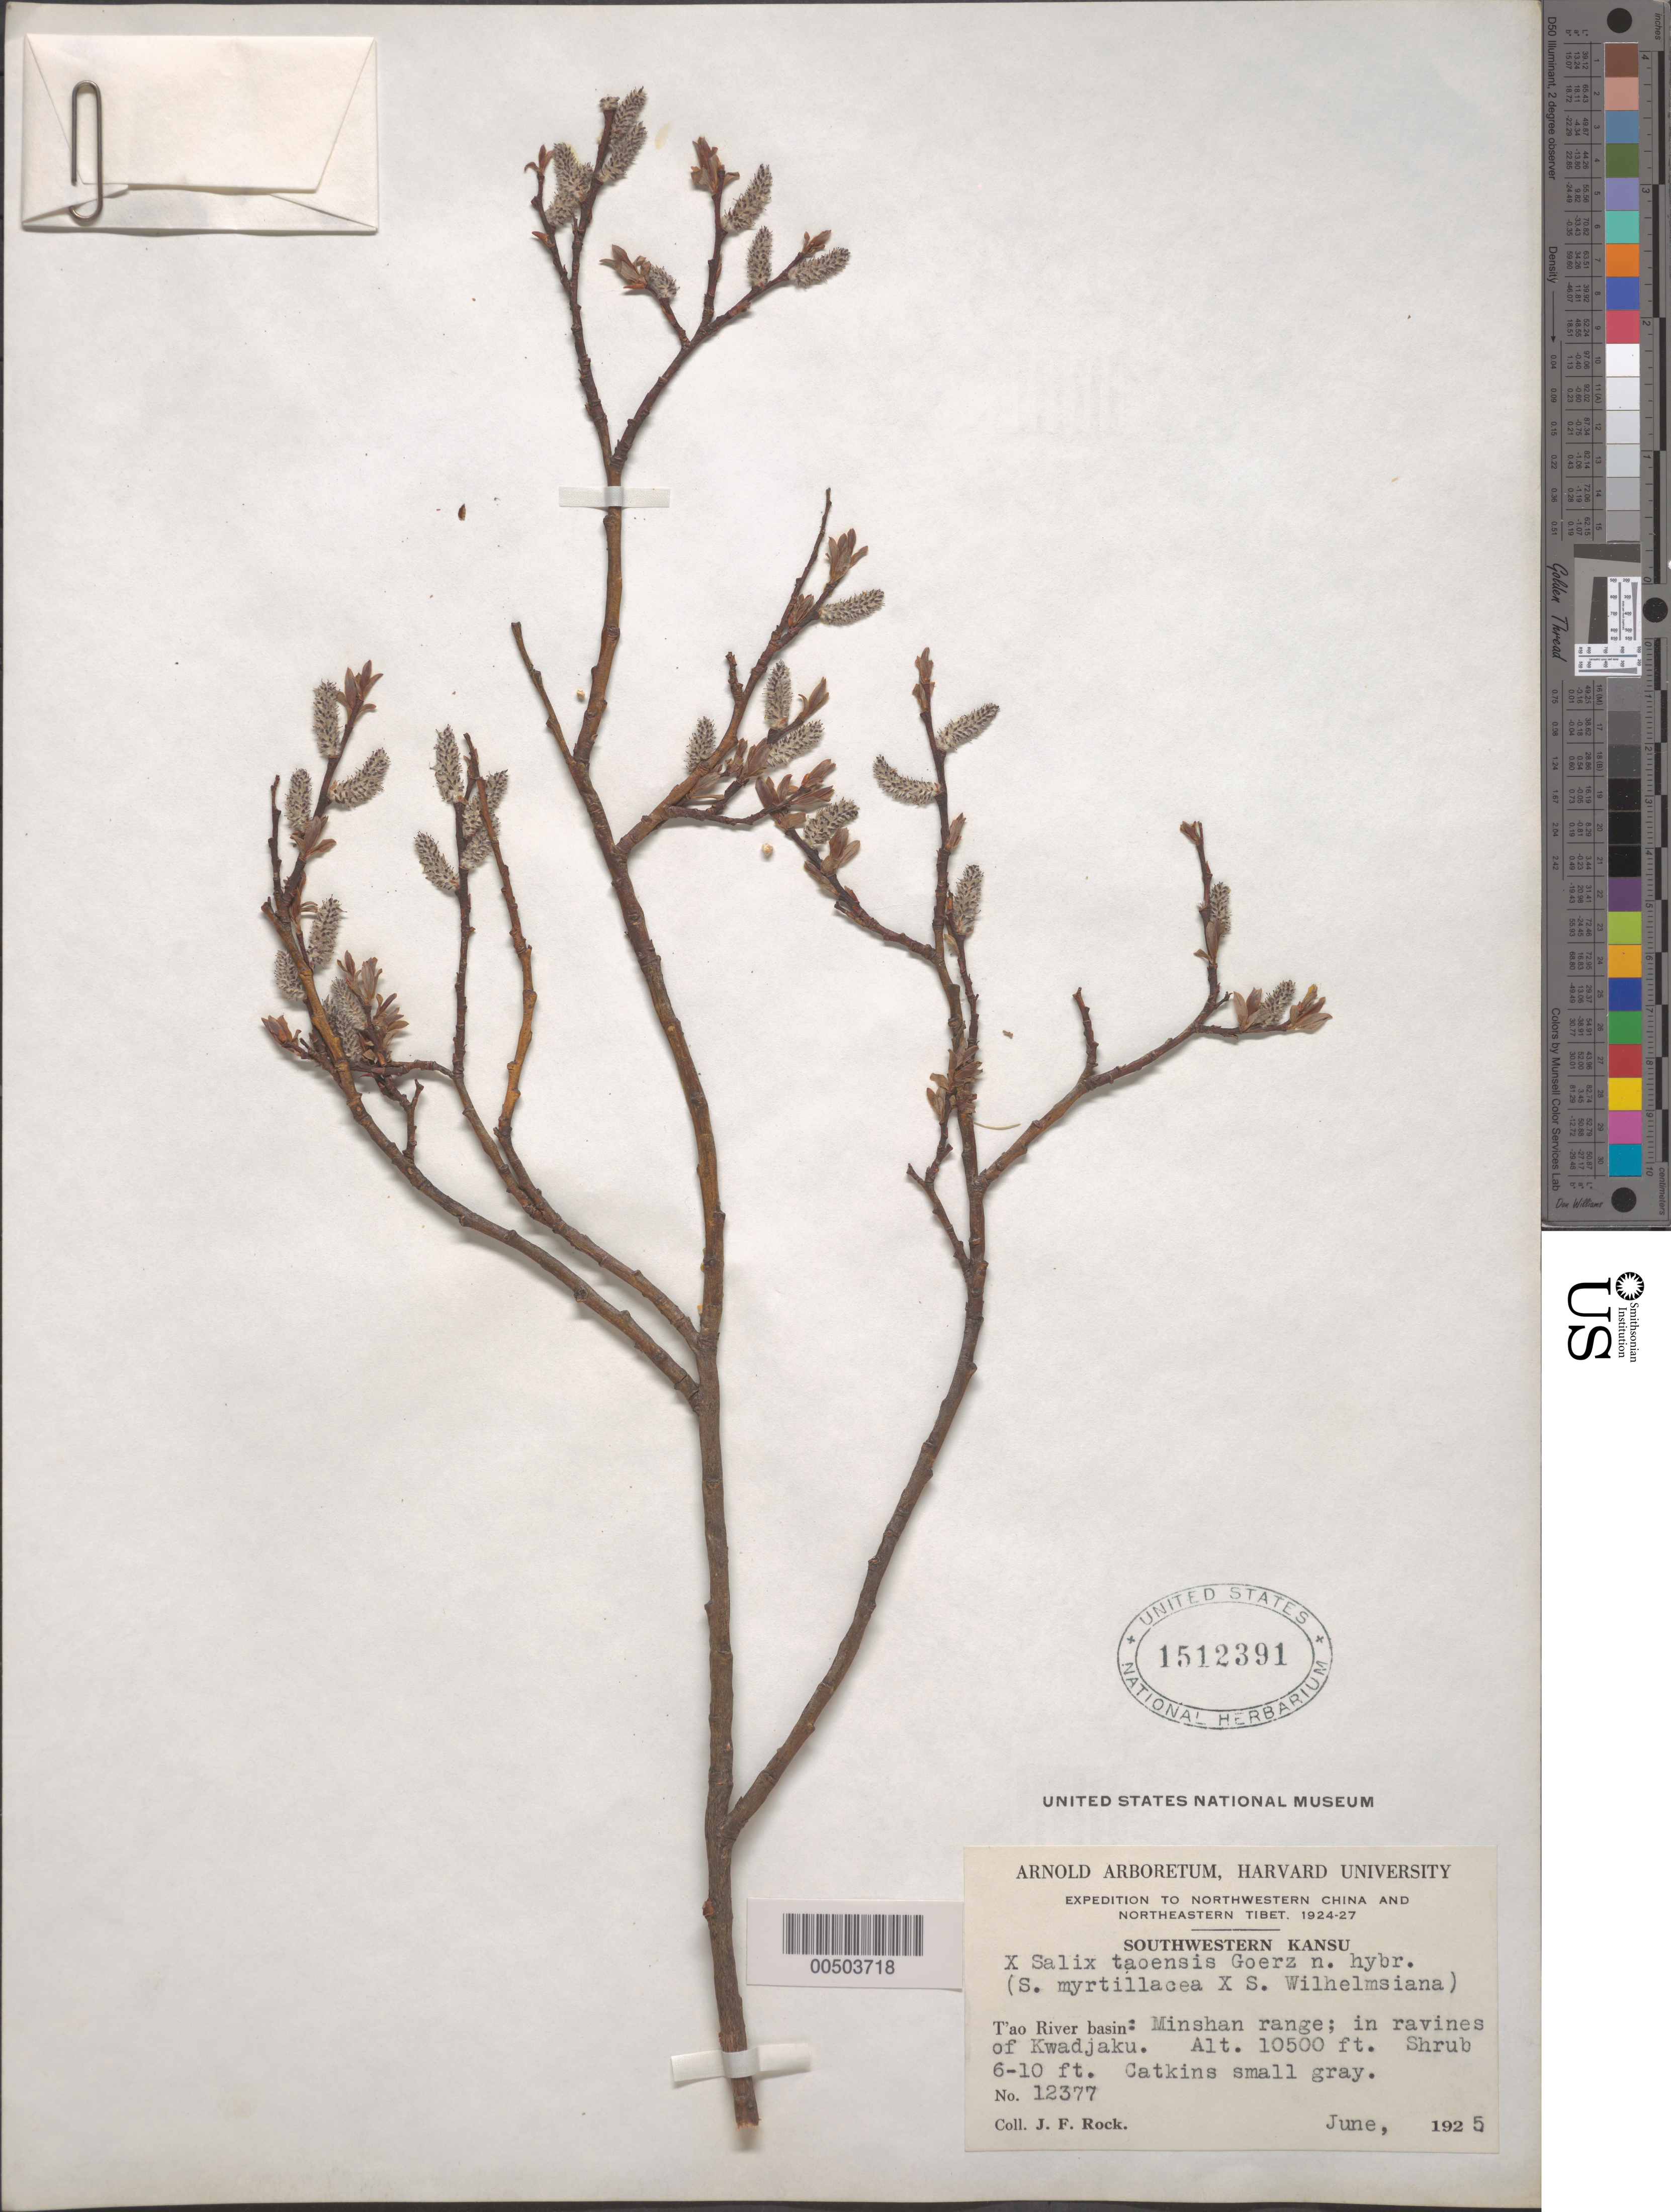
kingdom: Plantae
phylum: Tracheophyta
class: Magnoliopsida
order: Malpighiales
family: Salicaceae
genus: Salix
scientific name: Salix taoensis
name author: Goerz in Rehder & Kobuski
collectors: J. F. Rock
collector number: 12377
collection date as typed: Jun 1925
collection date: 1925-06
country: China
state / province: Gansu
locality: Tao River basin: Minshan range; in ravines of Kwadjaku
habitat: Shrub 6-10 ft. Catkins small gray.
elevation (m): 3200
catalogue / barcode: US 1512391